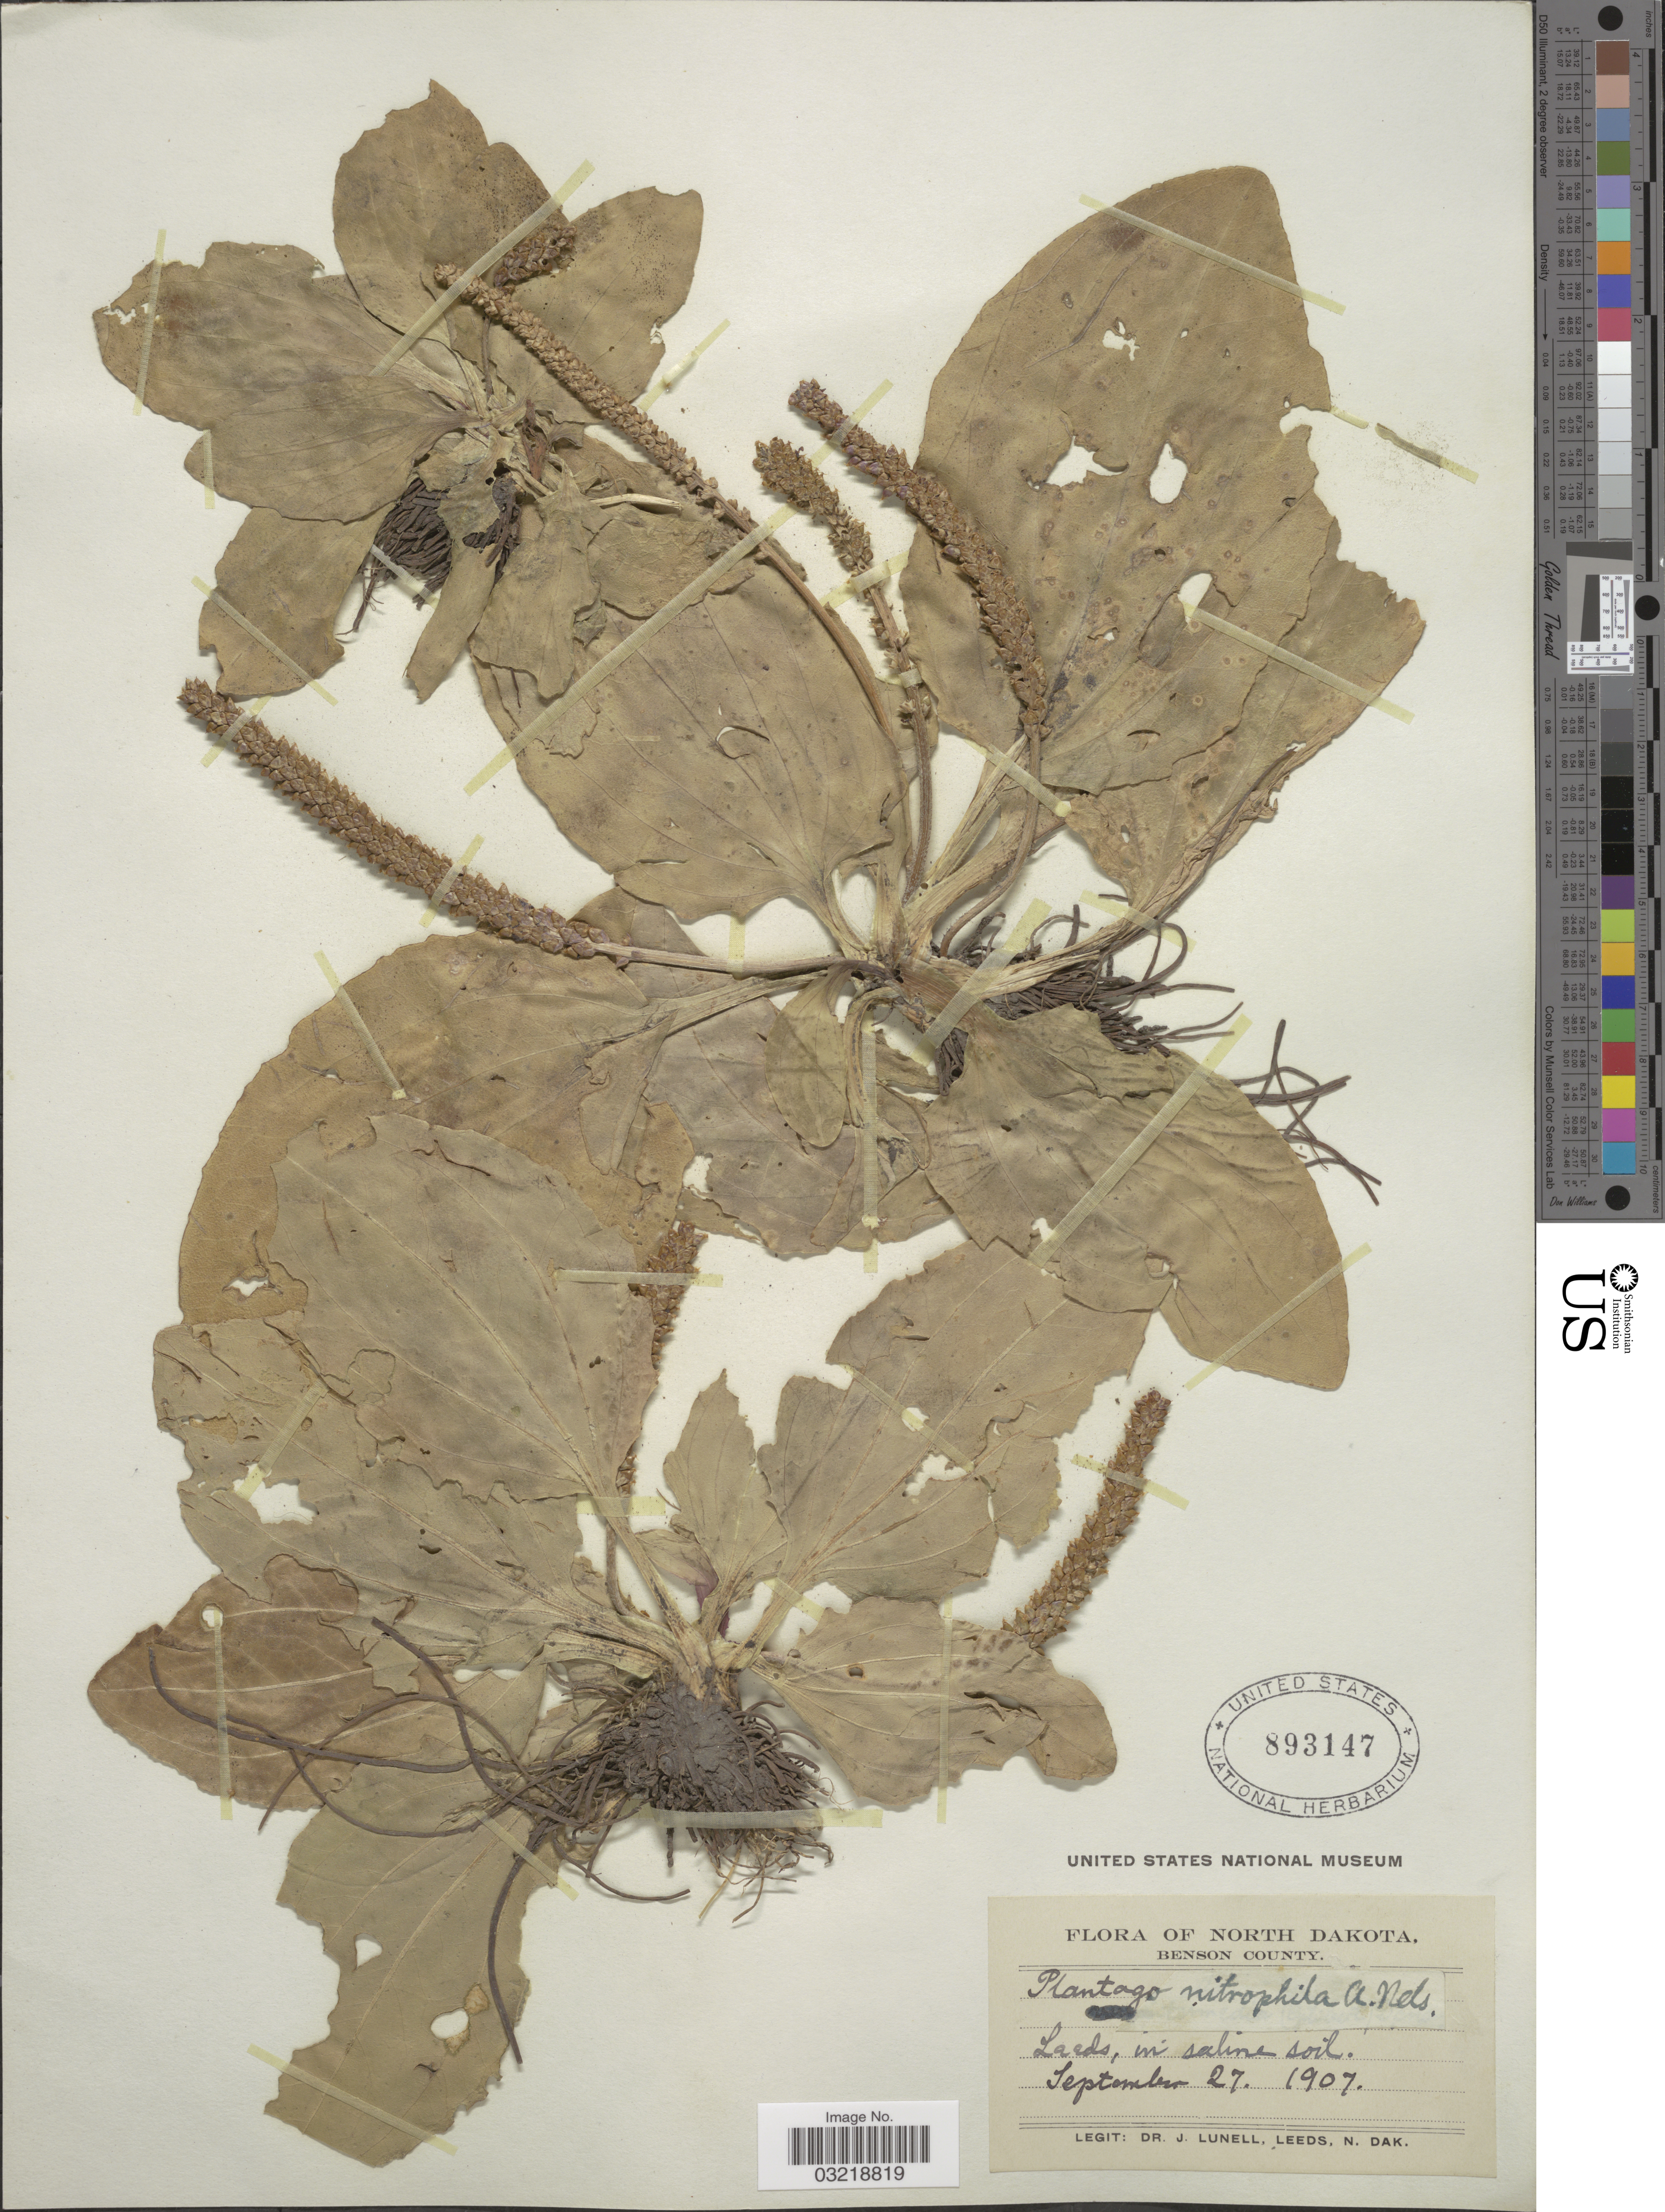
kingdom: Plantae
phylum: Tracheophyta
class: Magnoliopsida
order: Lamiales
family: Plantaginaceae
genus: Plantago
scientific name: Plantago major var. pachyphylla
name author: Pilg.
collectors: J. Lunell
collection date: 1907-09-27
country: United States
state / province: North Dakota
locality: Benson County. Leeds, in saline soil.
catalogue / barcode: US 893147